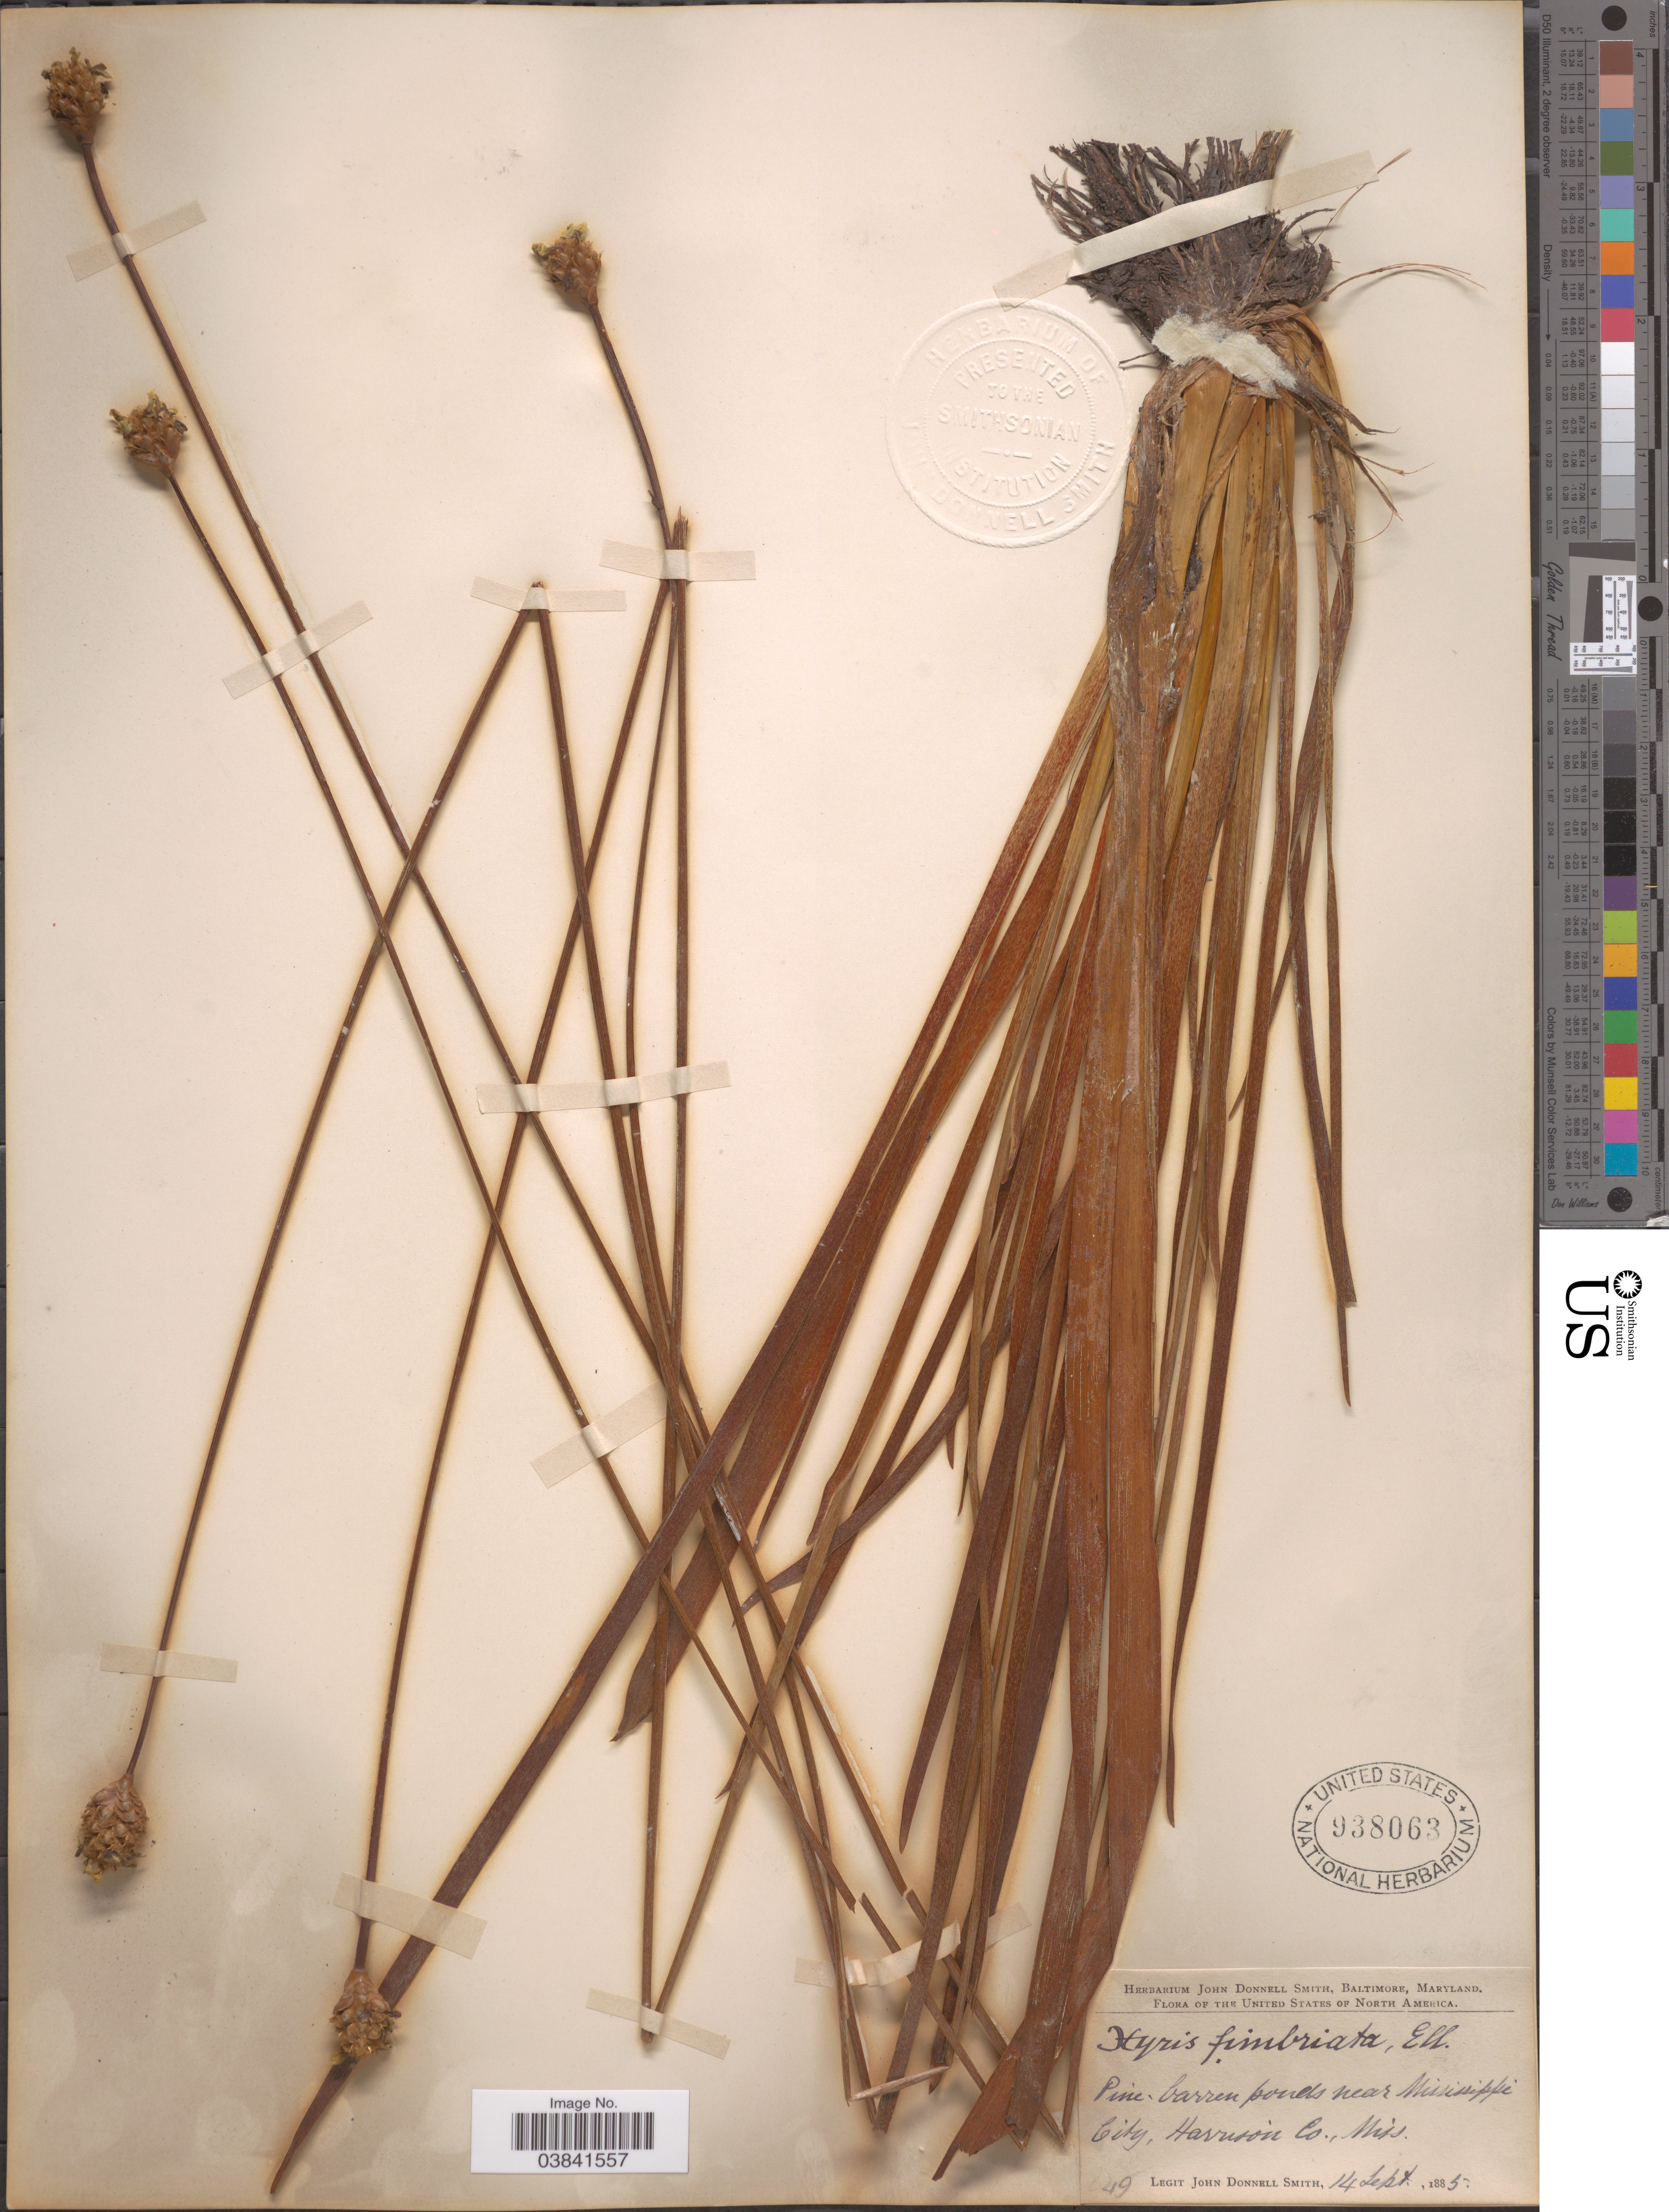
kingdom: Plantae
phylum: Tracheophyta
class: Liliopsida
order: Poales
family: Xyridaceae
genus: Xyris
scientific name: Xyris fimbriata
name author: Elliott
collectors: J. Donnell Smith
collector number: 49*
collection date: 1885-09-14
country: United States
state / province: Mississippi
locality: Pine barren ponds near Mississippi City, Harrison Co.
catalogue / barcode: US 938063